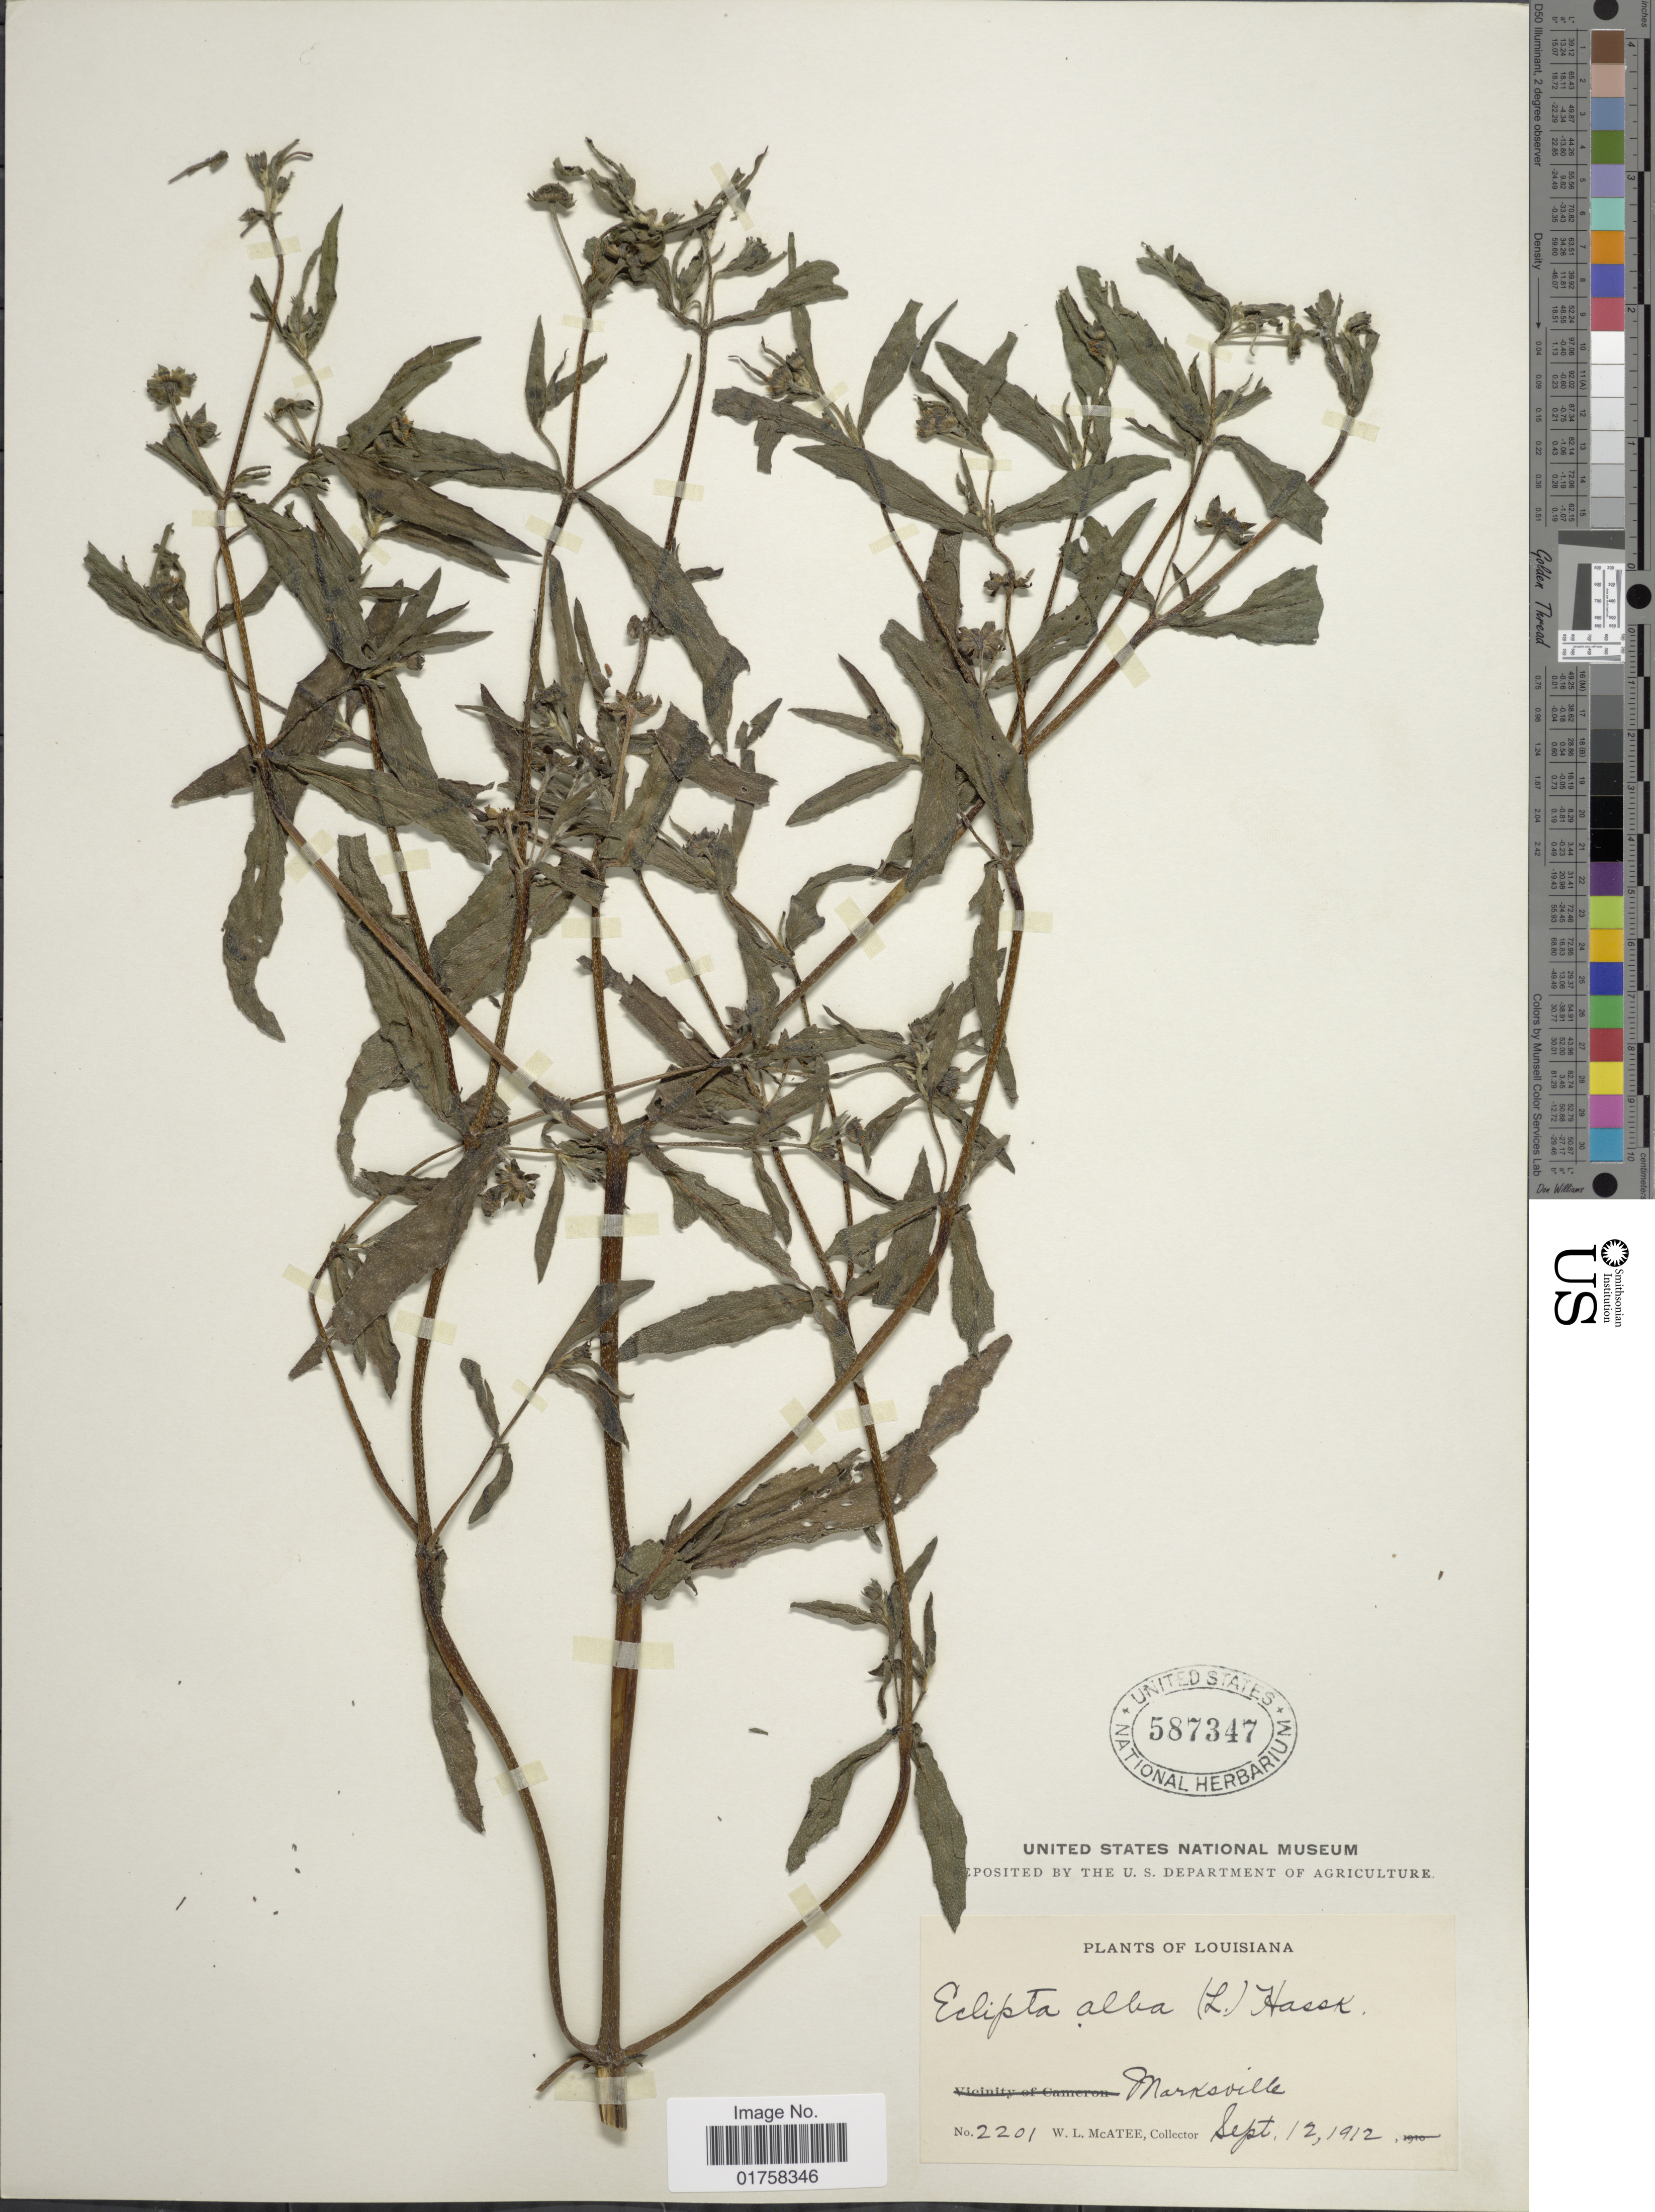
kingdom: Plantae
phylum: Tracheophyta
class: Magnoliopsida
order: Asterales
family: Asteraceae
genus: Eclipta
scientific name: Eclipta alba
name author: (L.) Hassk.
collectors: W. McAtee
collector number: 2201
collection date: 1912-09-12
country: United States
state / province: Louisiana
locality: Marksville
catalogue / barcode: US 587347